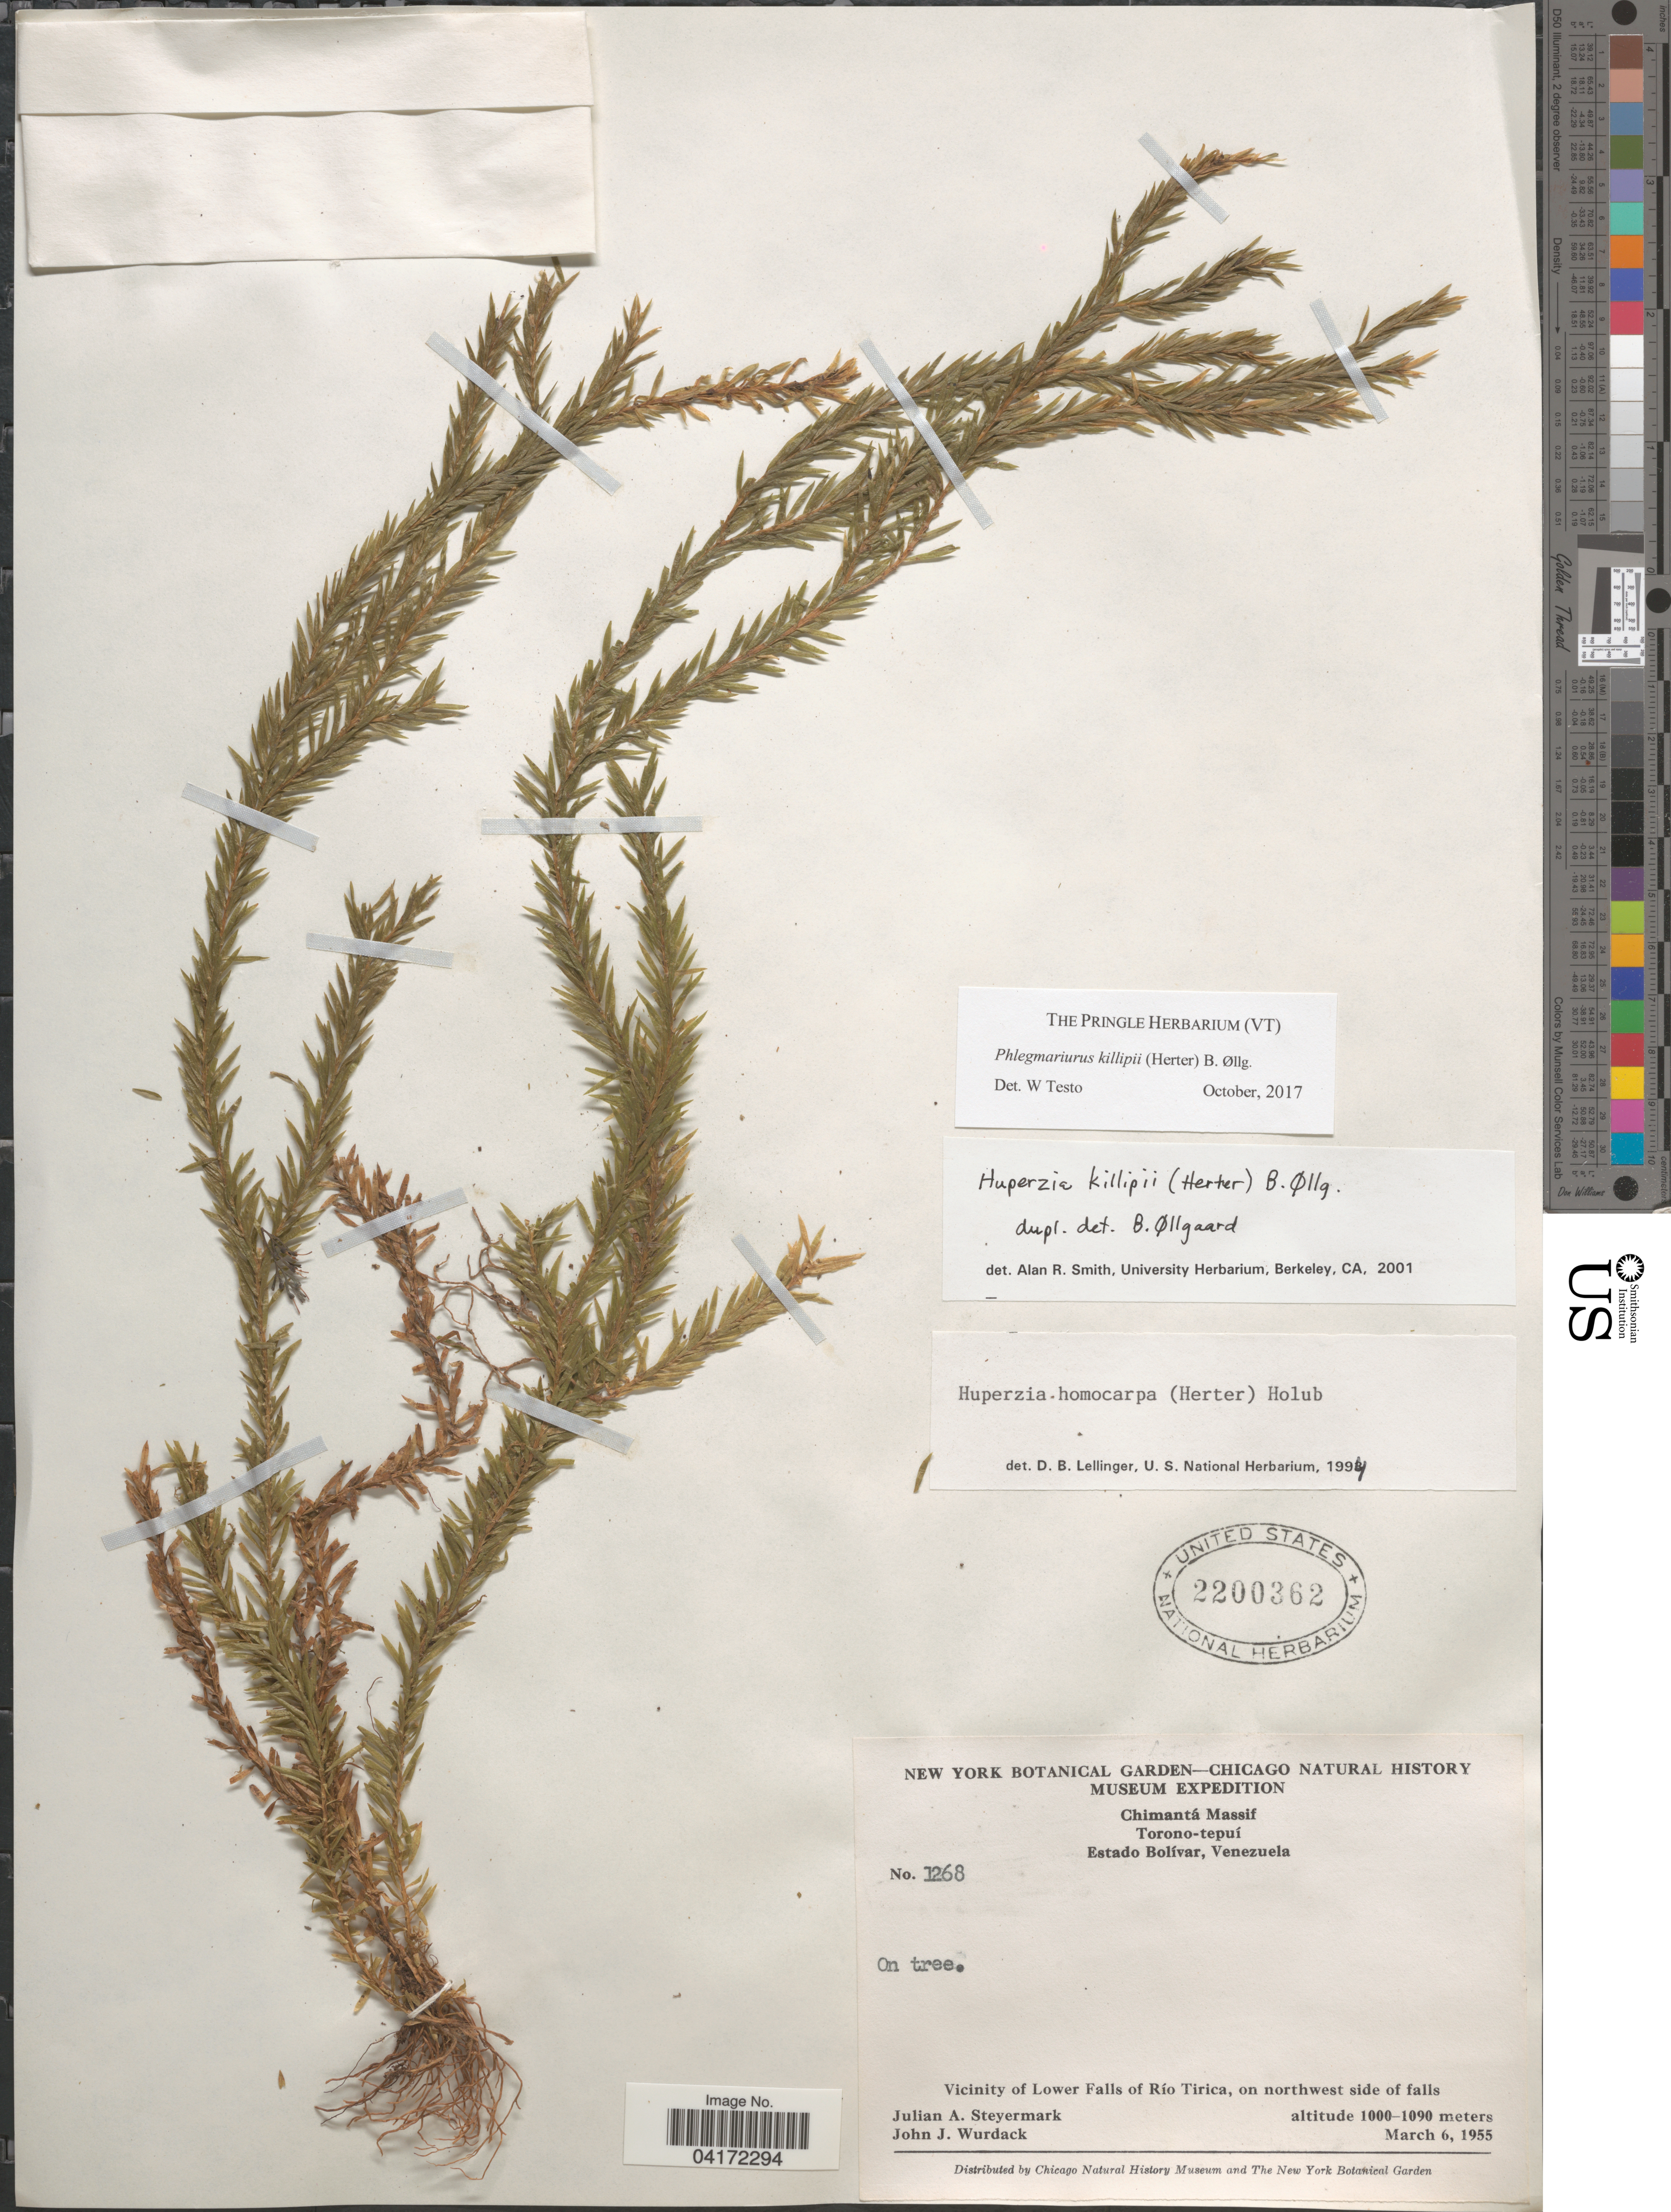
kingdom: Plantae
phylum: Tracheophyta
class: Lycopodiopsida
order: Lycopodiales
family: Lycopodiaceae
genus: Phlegmariurus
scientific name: Phlegmariurus killipii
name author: (Herter) B. Øllg.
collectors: J. Steyermark & J. J. Wurdack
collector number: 1268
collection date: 1955-03-06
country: Venezuela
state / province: Bolivar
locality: New York Botanical Garden-Chicago Natural History Museum Expedition. Chimantá Massif. Torono-tepuí. Vicinity of Lower Falls of Río Tirica, on northwest side of falls.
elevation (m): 1000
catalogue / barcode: US 2200362